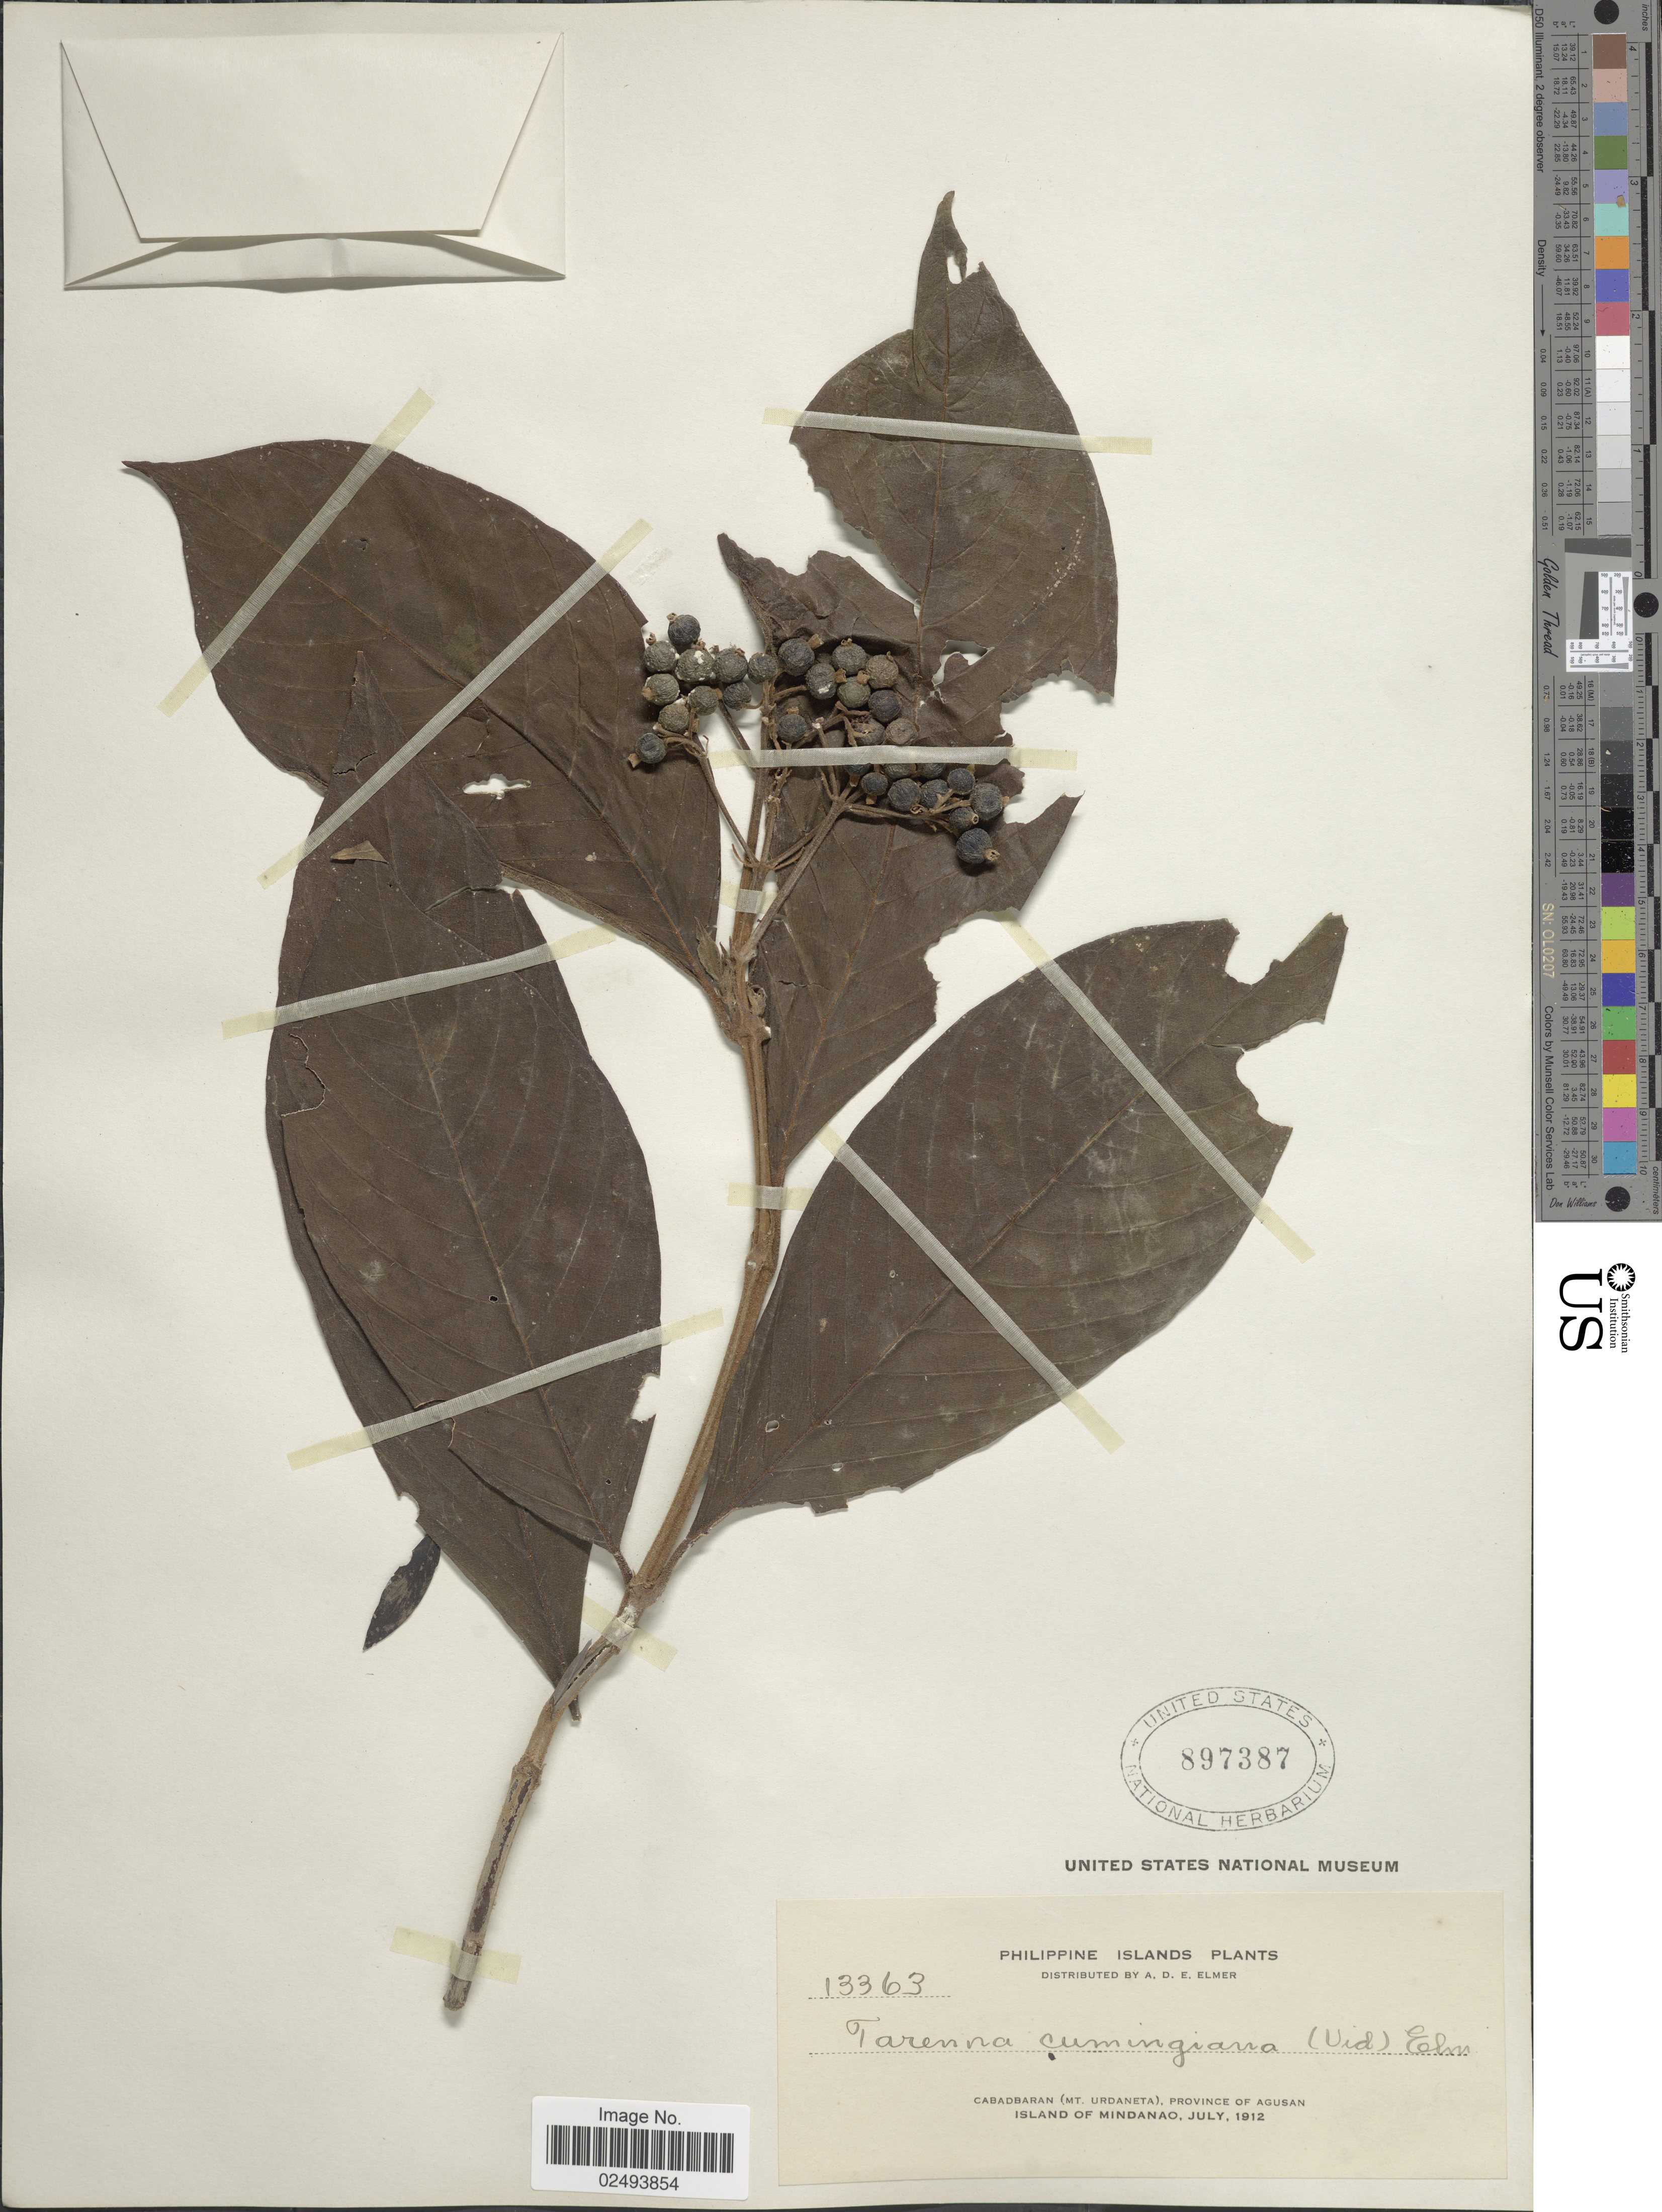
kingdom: Plantae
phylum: Tracheophyta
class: Magnoliopsida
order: Gentianales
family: Rubiaceae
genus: Tarenna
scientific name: Tarenna cumingiana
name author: (Vidal) Elmer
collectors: A. D. E. Elmer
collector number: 13363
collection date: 1912-07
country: Philippines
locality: Cabadbaran (Mt. Urdaneta), Province of Agusan. Island of Mindanao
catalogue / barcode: US 897387